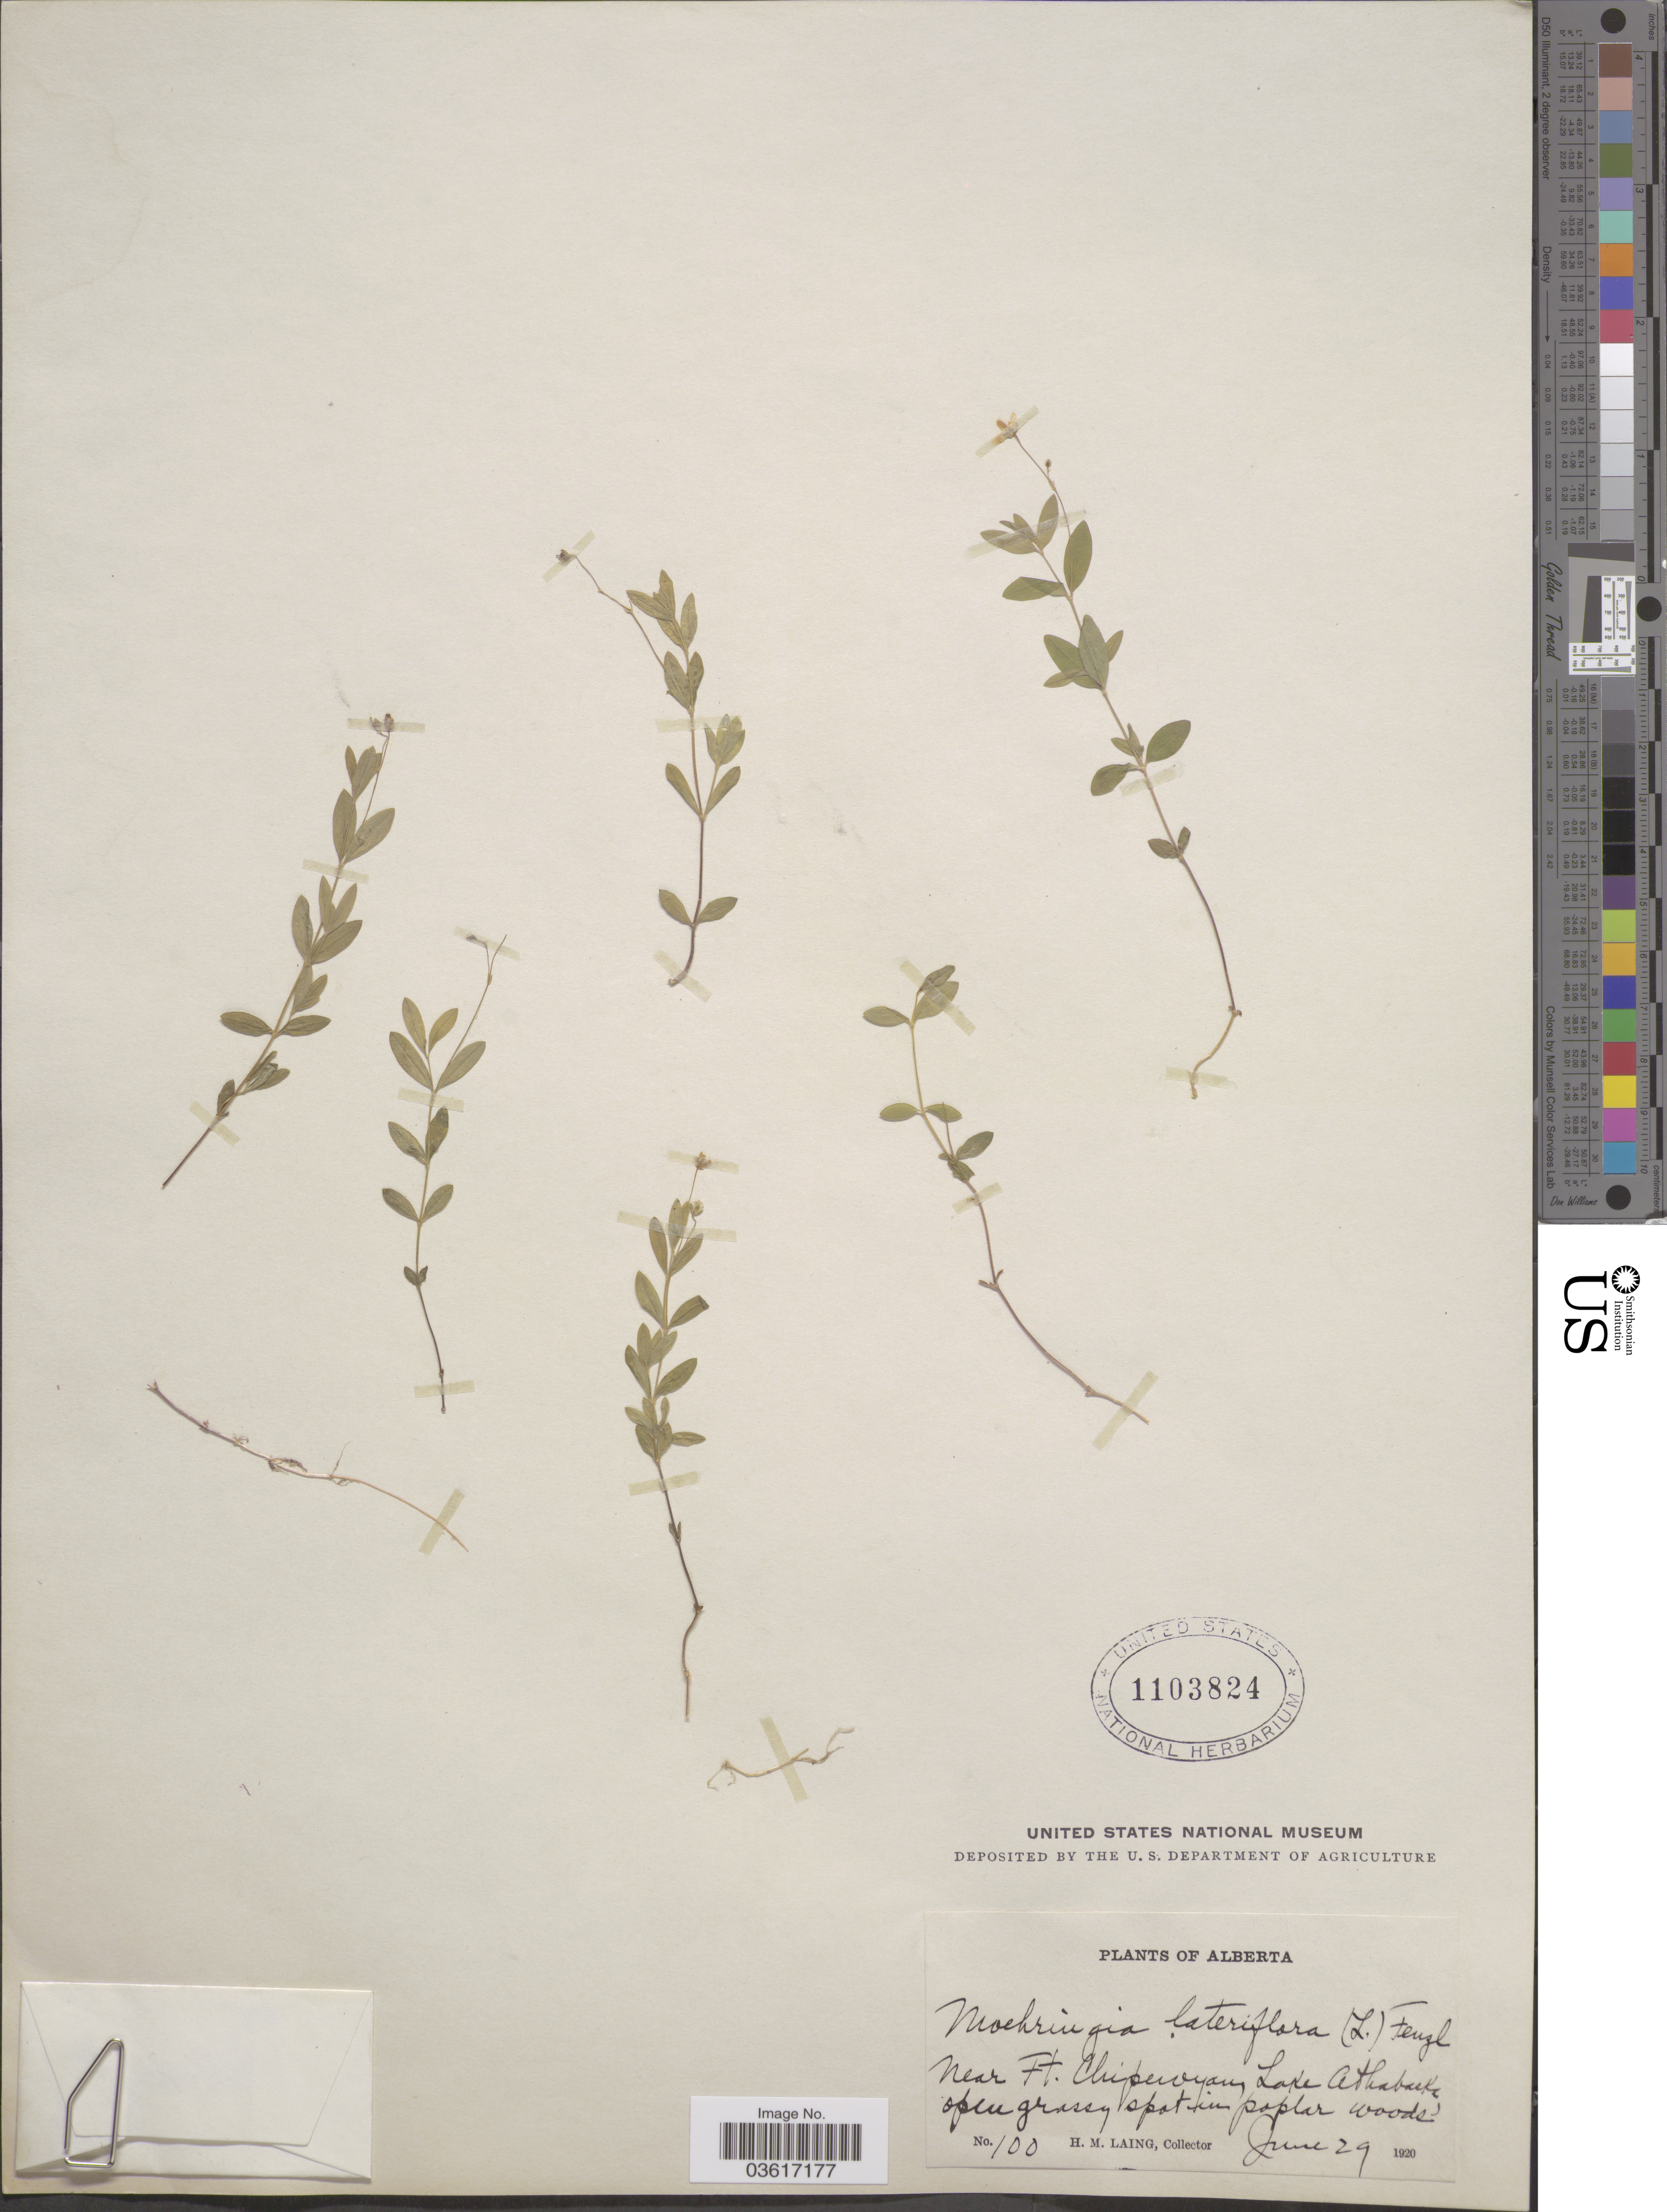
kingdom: Plantae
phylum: Tracheophyta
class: Magnoliopsida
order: Caryophyllales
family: Caryophyllaceae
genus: Moehringia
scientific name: Moehringia lateriflora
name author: (L.) Fenzl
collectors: H. Laing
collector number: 100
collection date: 1920-06-29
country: Canada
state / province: Alberta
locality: Near Ft. Chipewyan Lake Athabaska.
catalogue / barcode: US 1103824